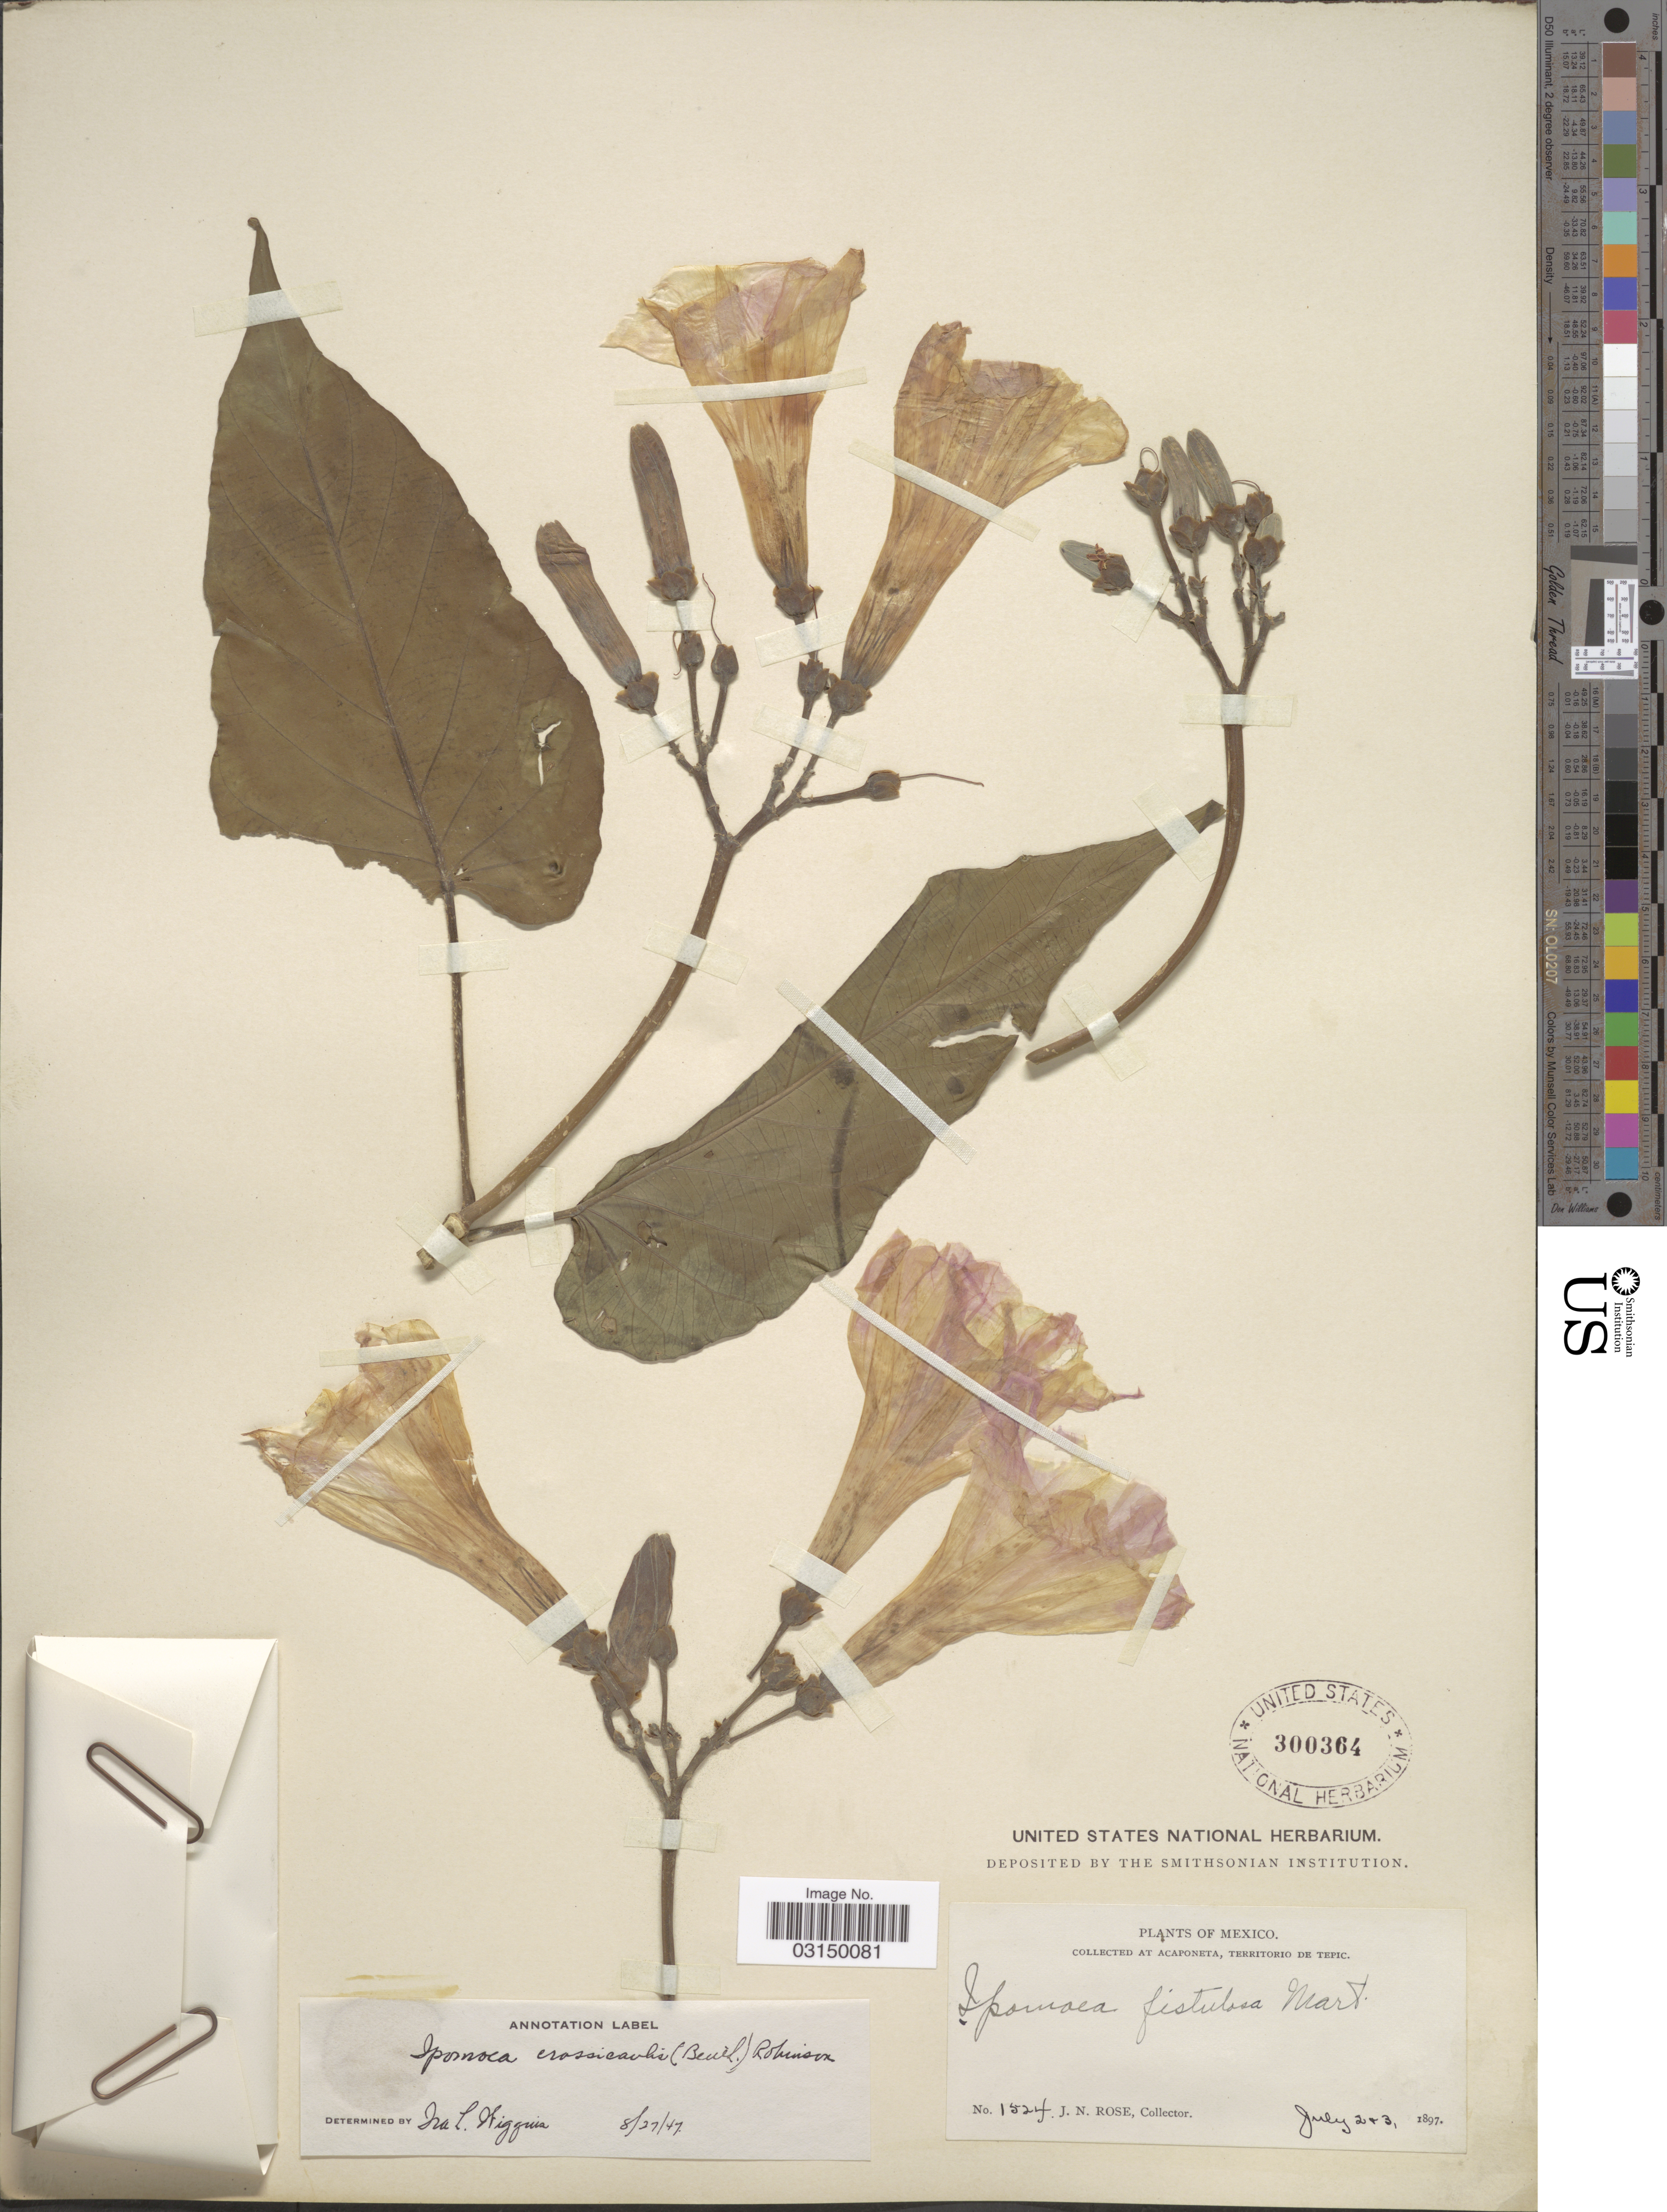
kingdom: Plantae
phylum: Tracheophyta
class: Magnoliopsida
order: Solanales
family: Convolvulaceae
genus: Ipomoea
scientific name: Ipomoea carnea subsp. fistulosa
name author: (Mart. ex Choisy) D.F. Austin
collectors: J. N. Rose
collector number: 1524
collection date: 1897-07-02/1897-07-03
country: Mexico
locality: Acaponeta, Territorio de Tepic.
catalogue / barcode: US 300364